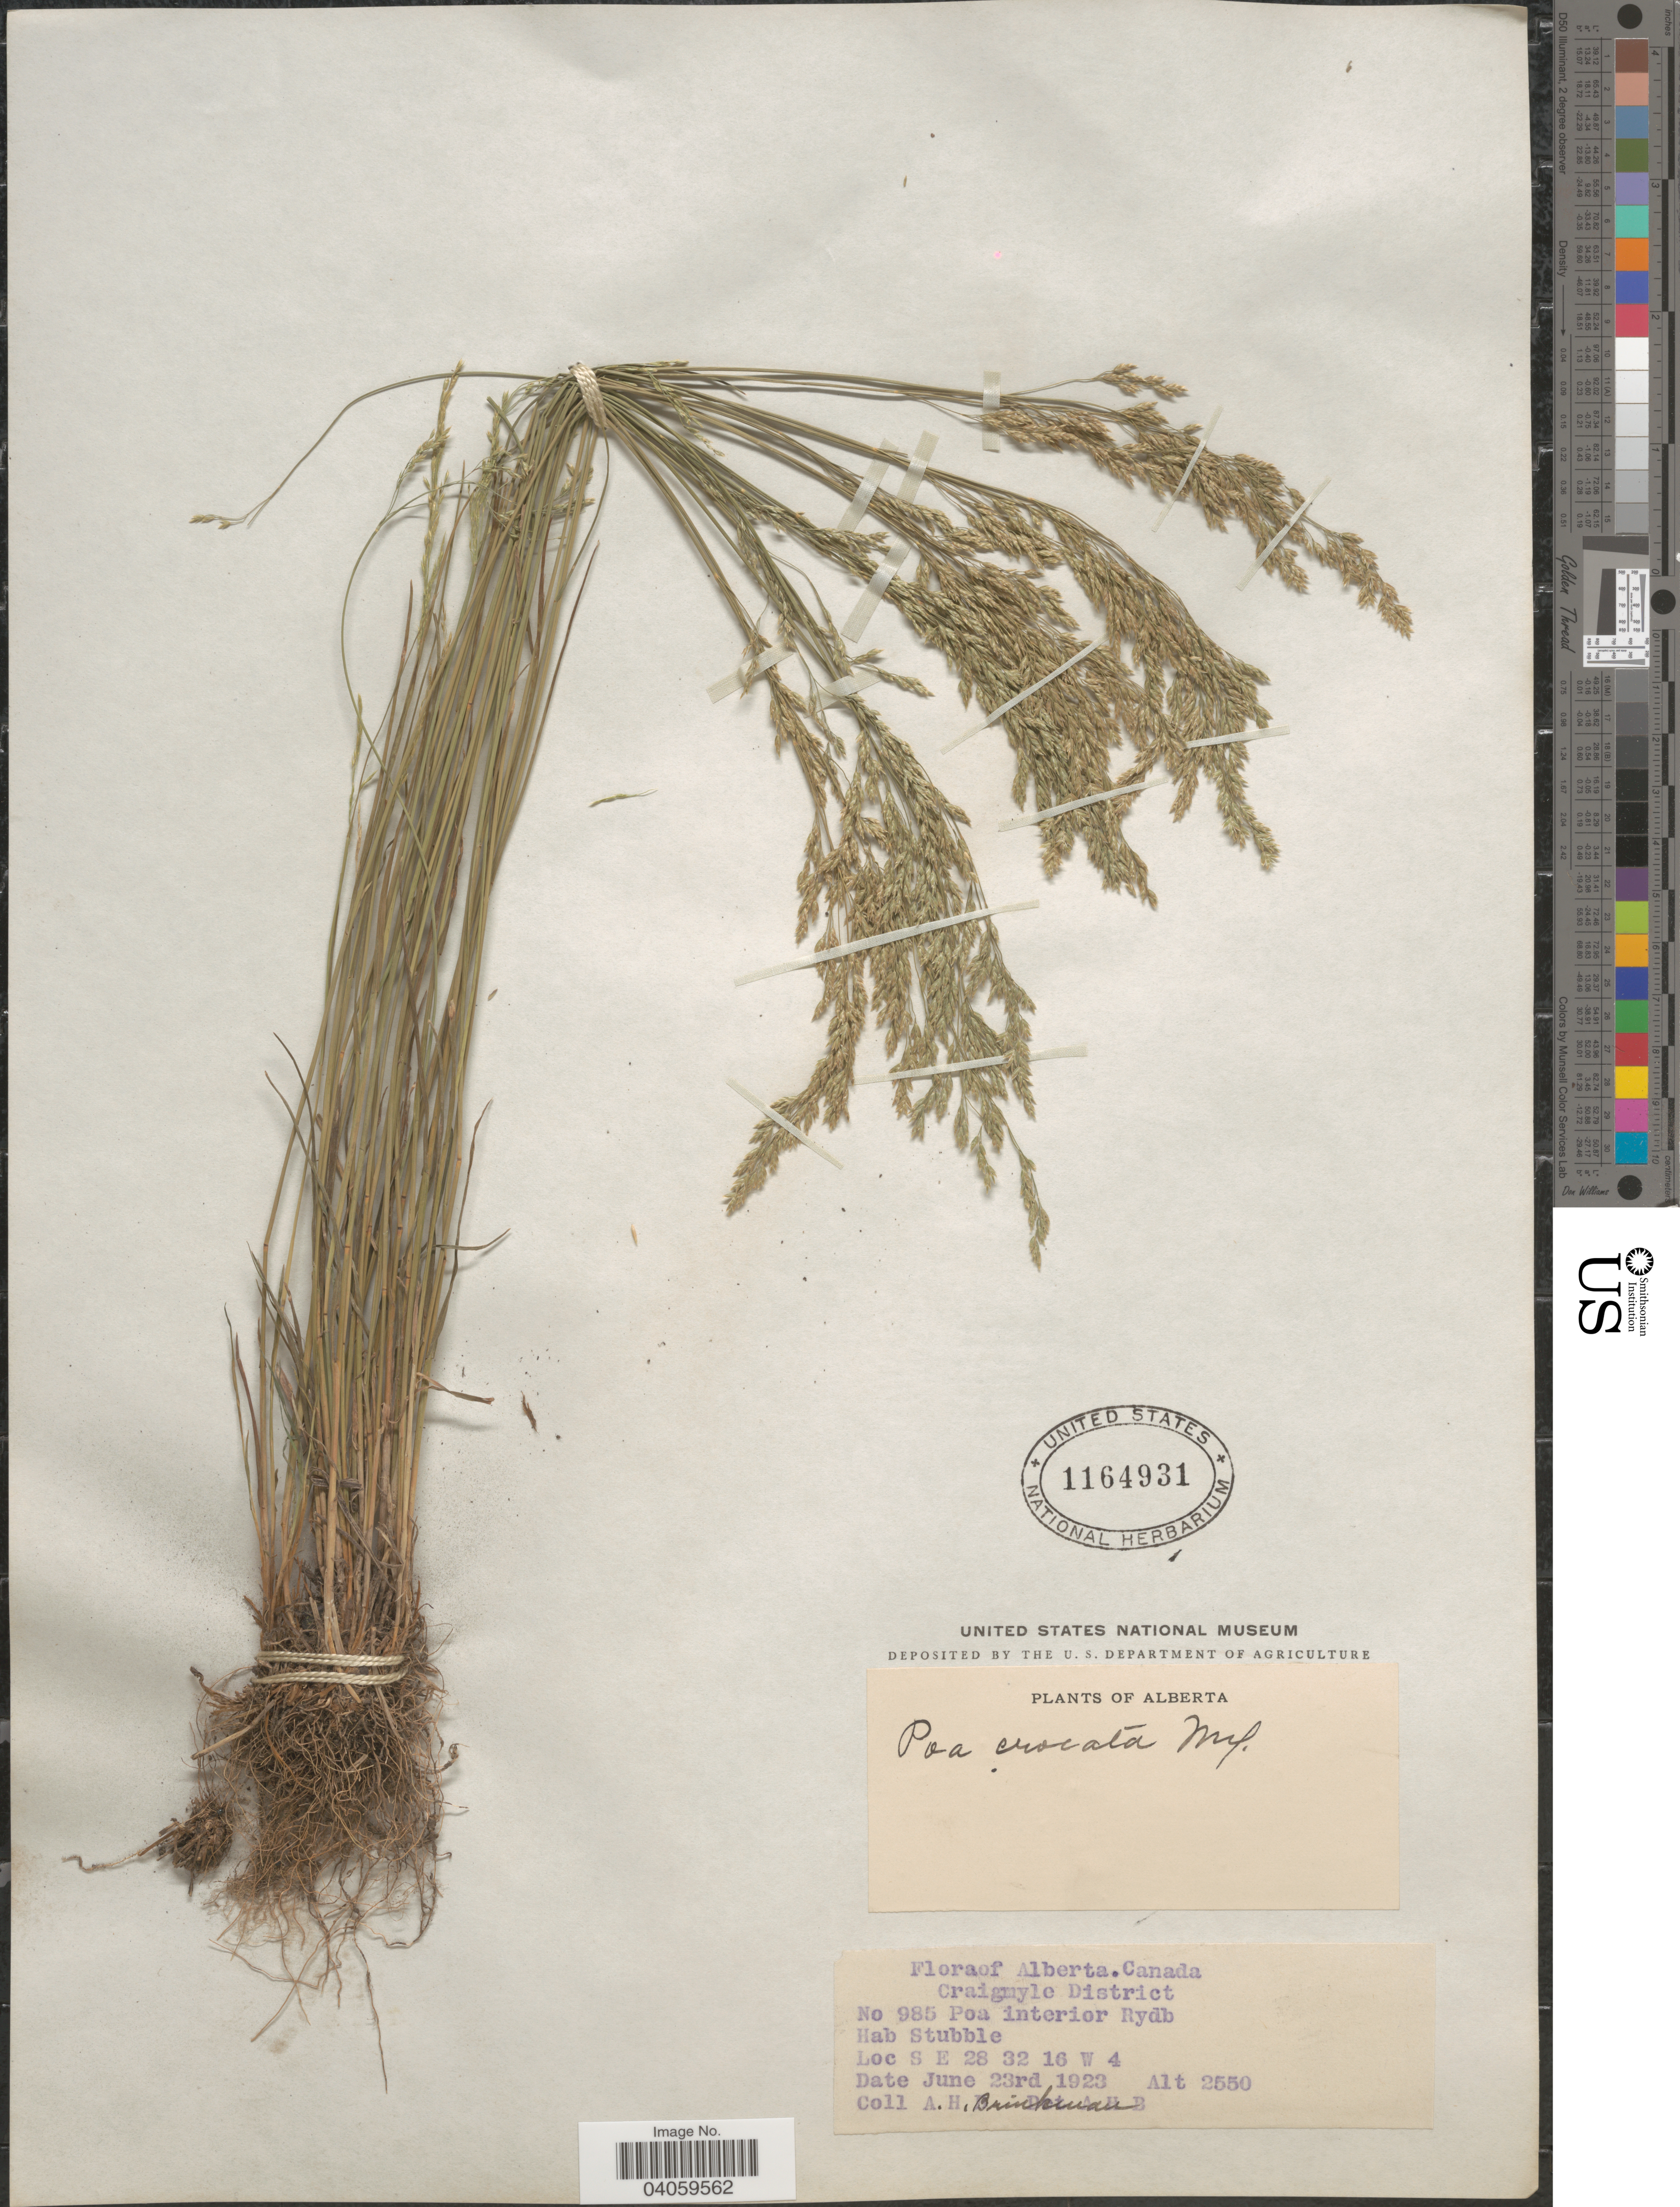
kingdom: Plantae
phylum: Tracheophyta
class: Liliopsida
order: Poales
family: Poaceae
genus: Poa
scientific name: Poa interior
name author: Rydb.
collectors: A. Brinkman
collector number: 985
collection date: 1923-06-23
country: Canada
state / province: Alberta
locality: Craigmyle District. S E 28 32 16 W 4.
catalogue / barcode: US 1164931